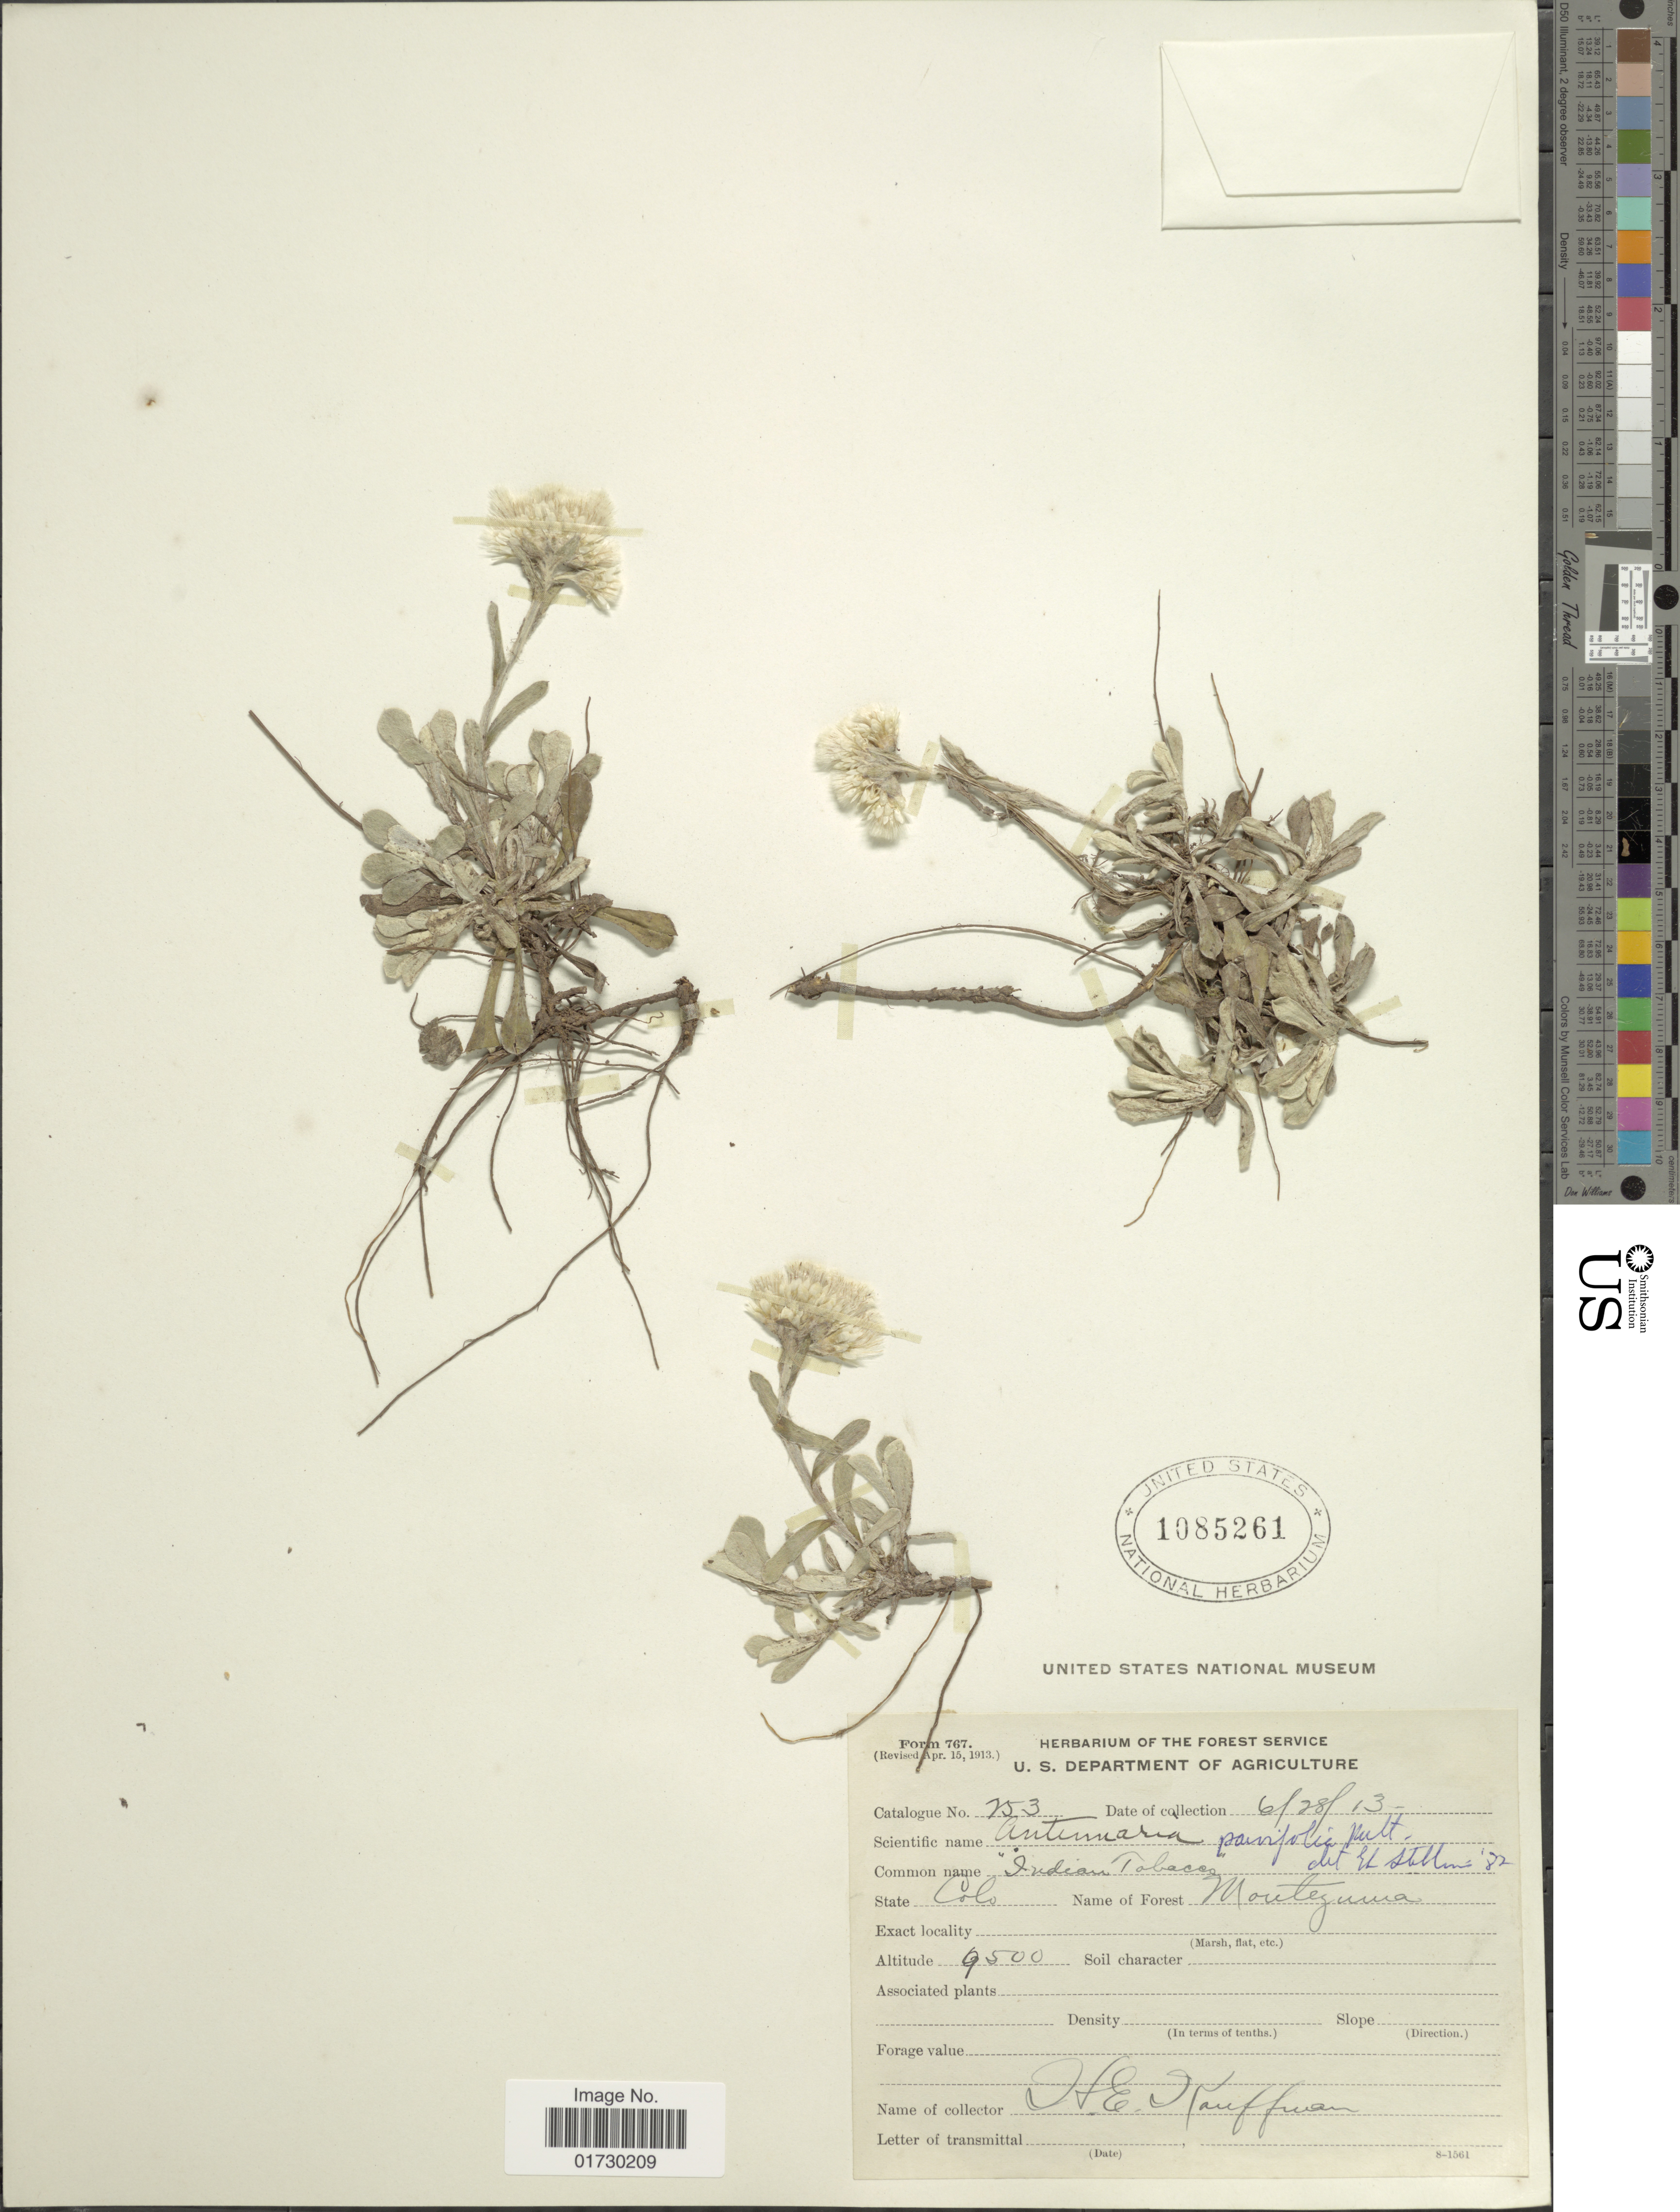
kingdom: Plantae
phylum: Tracheophyta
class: Magnoliopsida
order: Asterales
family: Asteraceae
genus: Antennaria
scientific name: Antennaria aprica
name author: Greene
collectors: C. Kauffman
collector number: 253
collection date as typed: Transcribed d/m/y: 28/6/13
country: United States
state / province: Colorado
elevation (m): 2896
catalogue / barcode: US 1085261